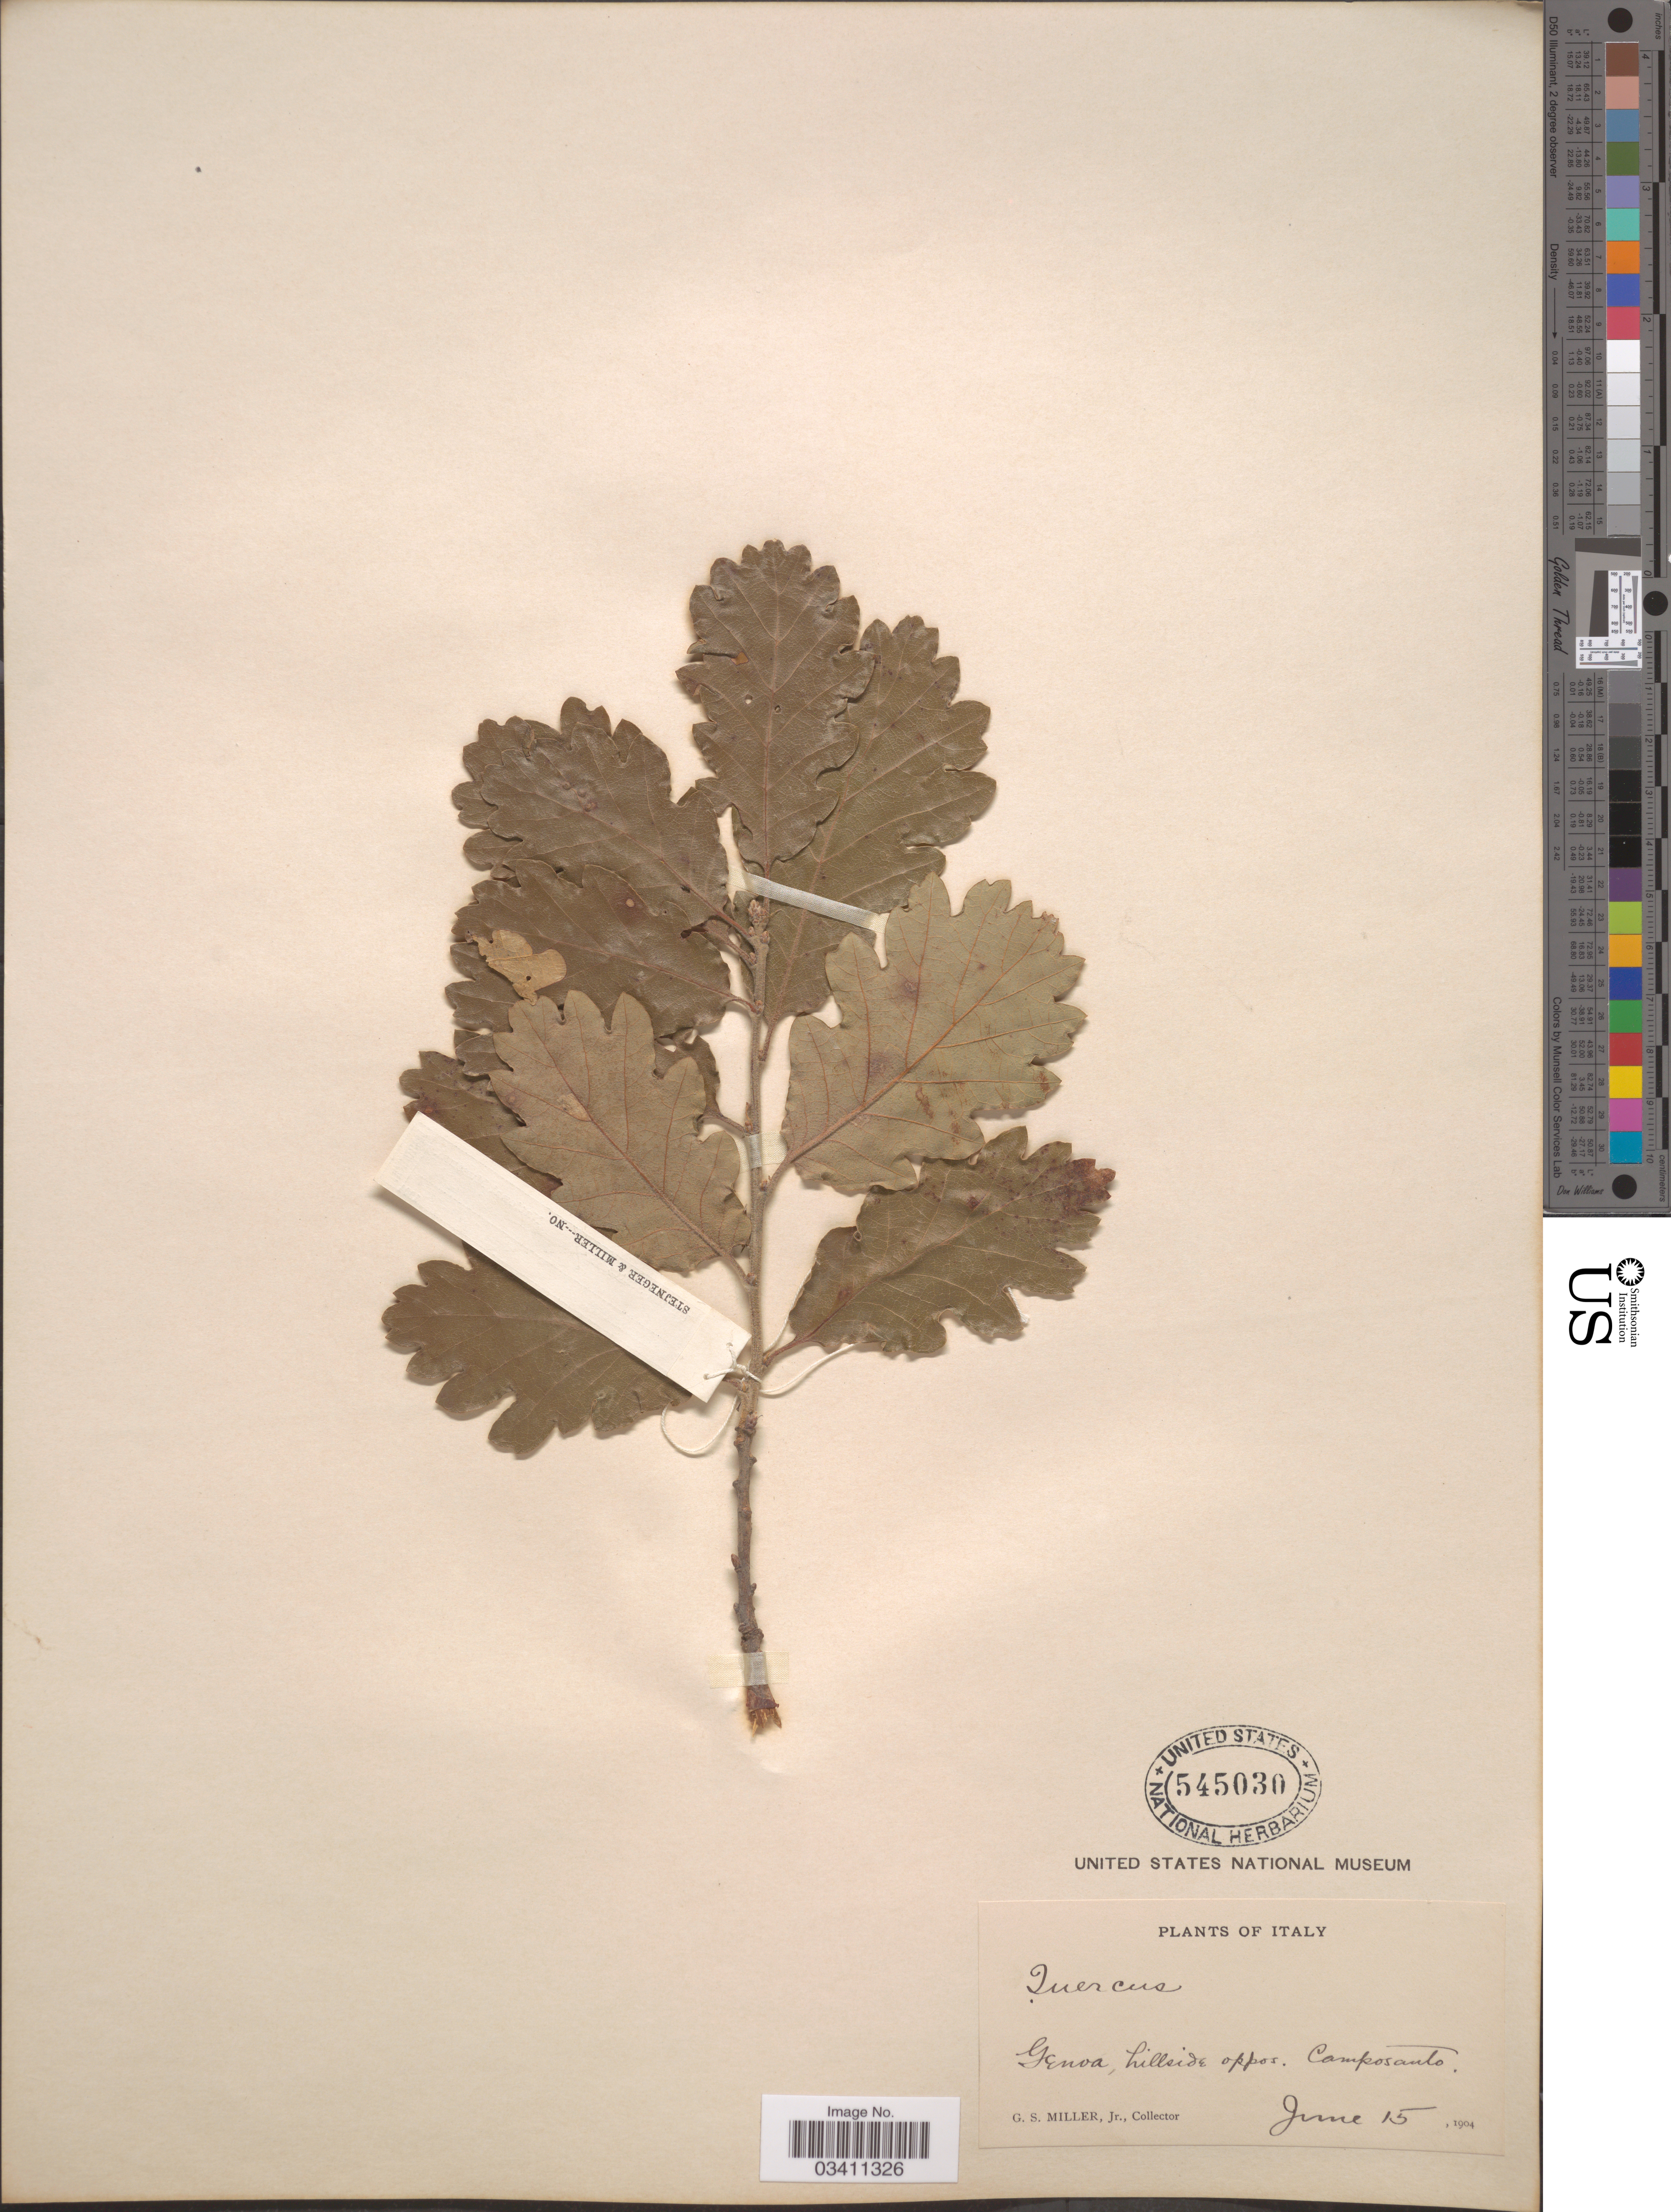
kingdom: Plantae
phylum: Tracheophyta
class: Magnoliopsida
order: Fagales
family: Fagaceae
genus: Quercus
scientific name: Quercus sp.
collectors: G. S. Miller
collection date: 1904-06-15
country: Italy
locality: Genoa, hillside oppos. Campo Santo.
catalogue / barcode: US 545030